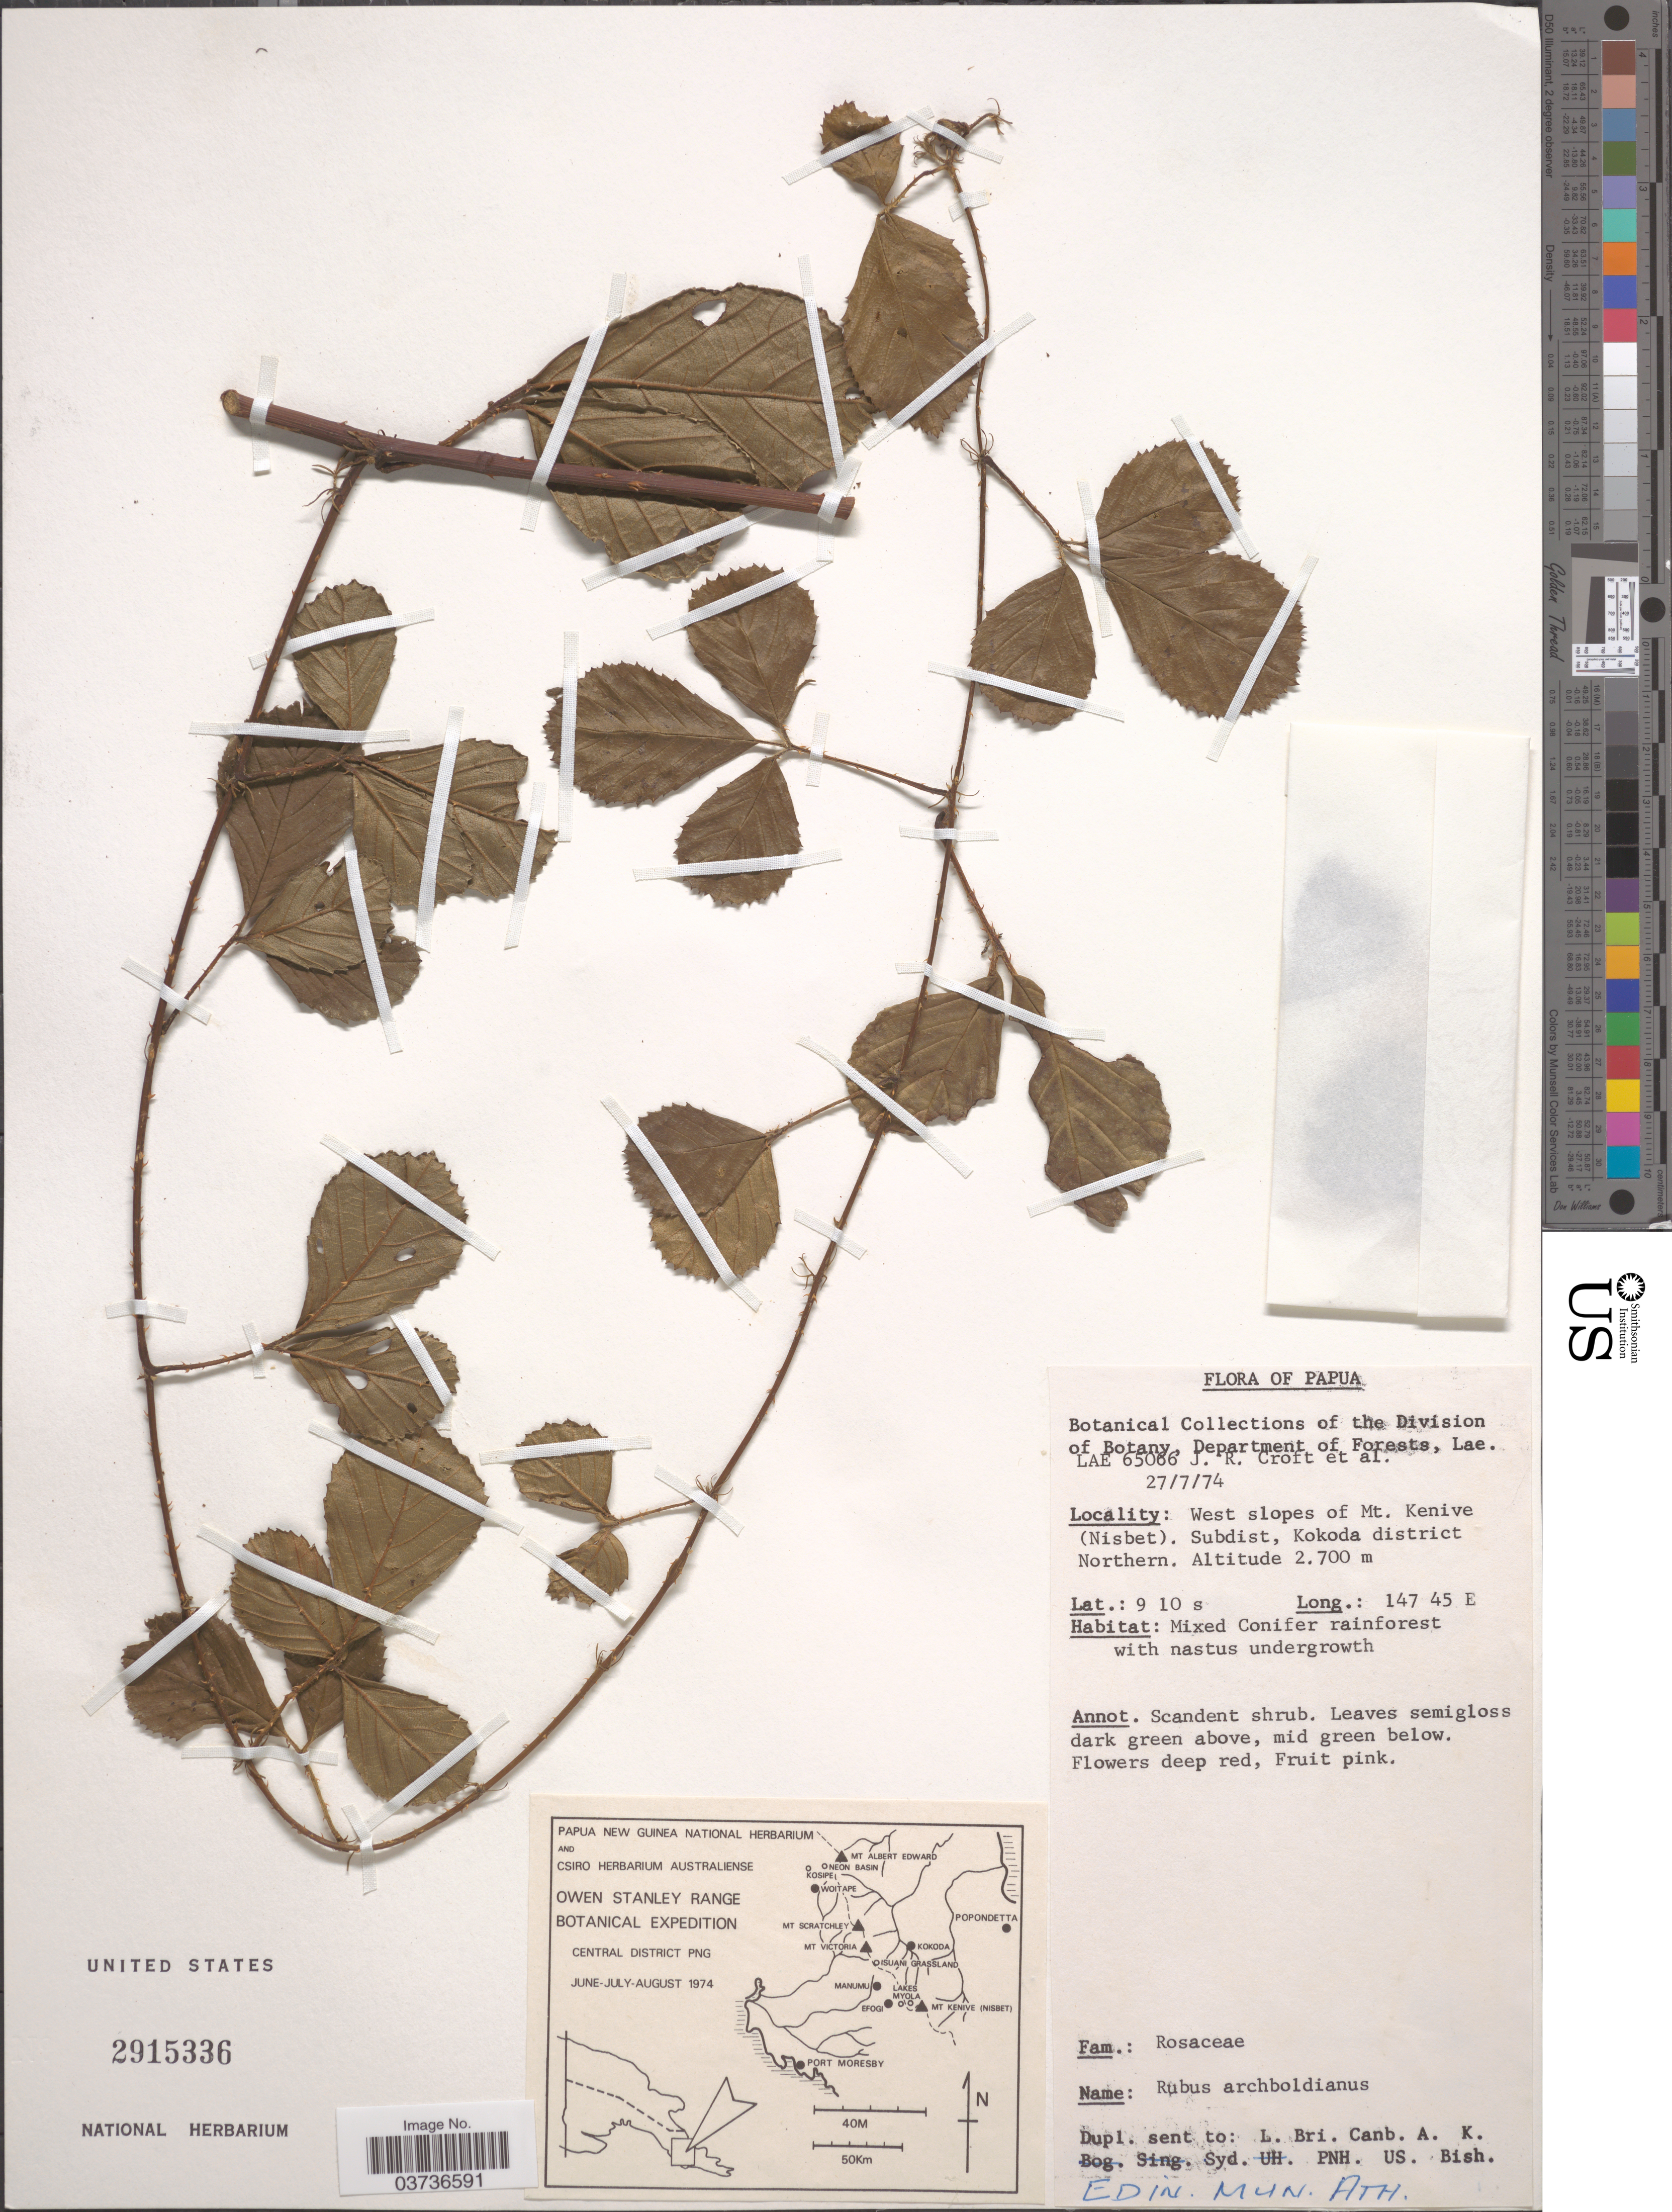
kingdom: Plantae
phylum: Tracheophyta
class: Magnoliopsida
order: Rosales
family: Rosaceae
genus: Rubus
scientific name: Rubus archboldianus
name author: Merr. & L.M. Perry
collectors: J. R. Croft & et al.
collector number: LAE 65066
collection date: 1974-07-27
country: Papua New Guinea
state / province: Northern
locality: Papua. West slopes of Mt. Kenive (Nisbet). Subdist, Kokoda district Northern.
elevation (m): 2700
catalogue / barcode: US 2915336